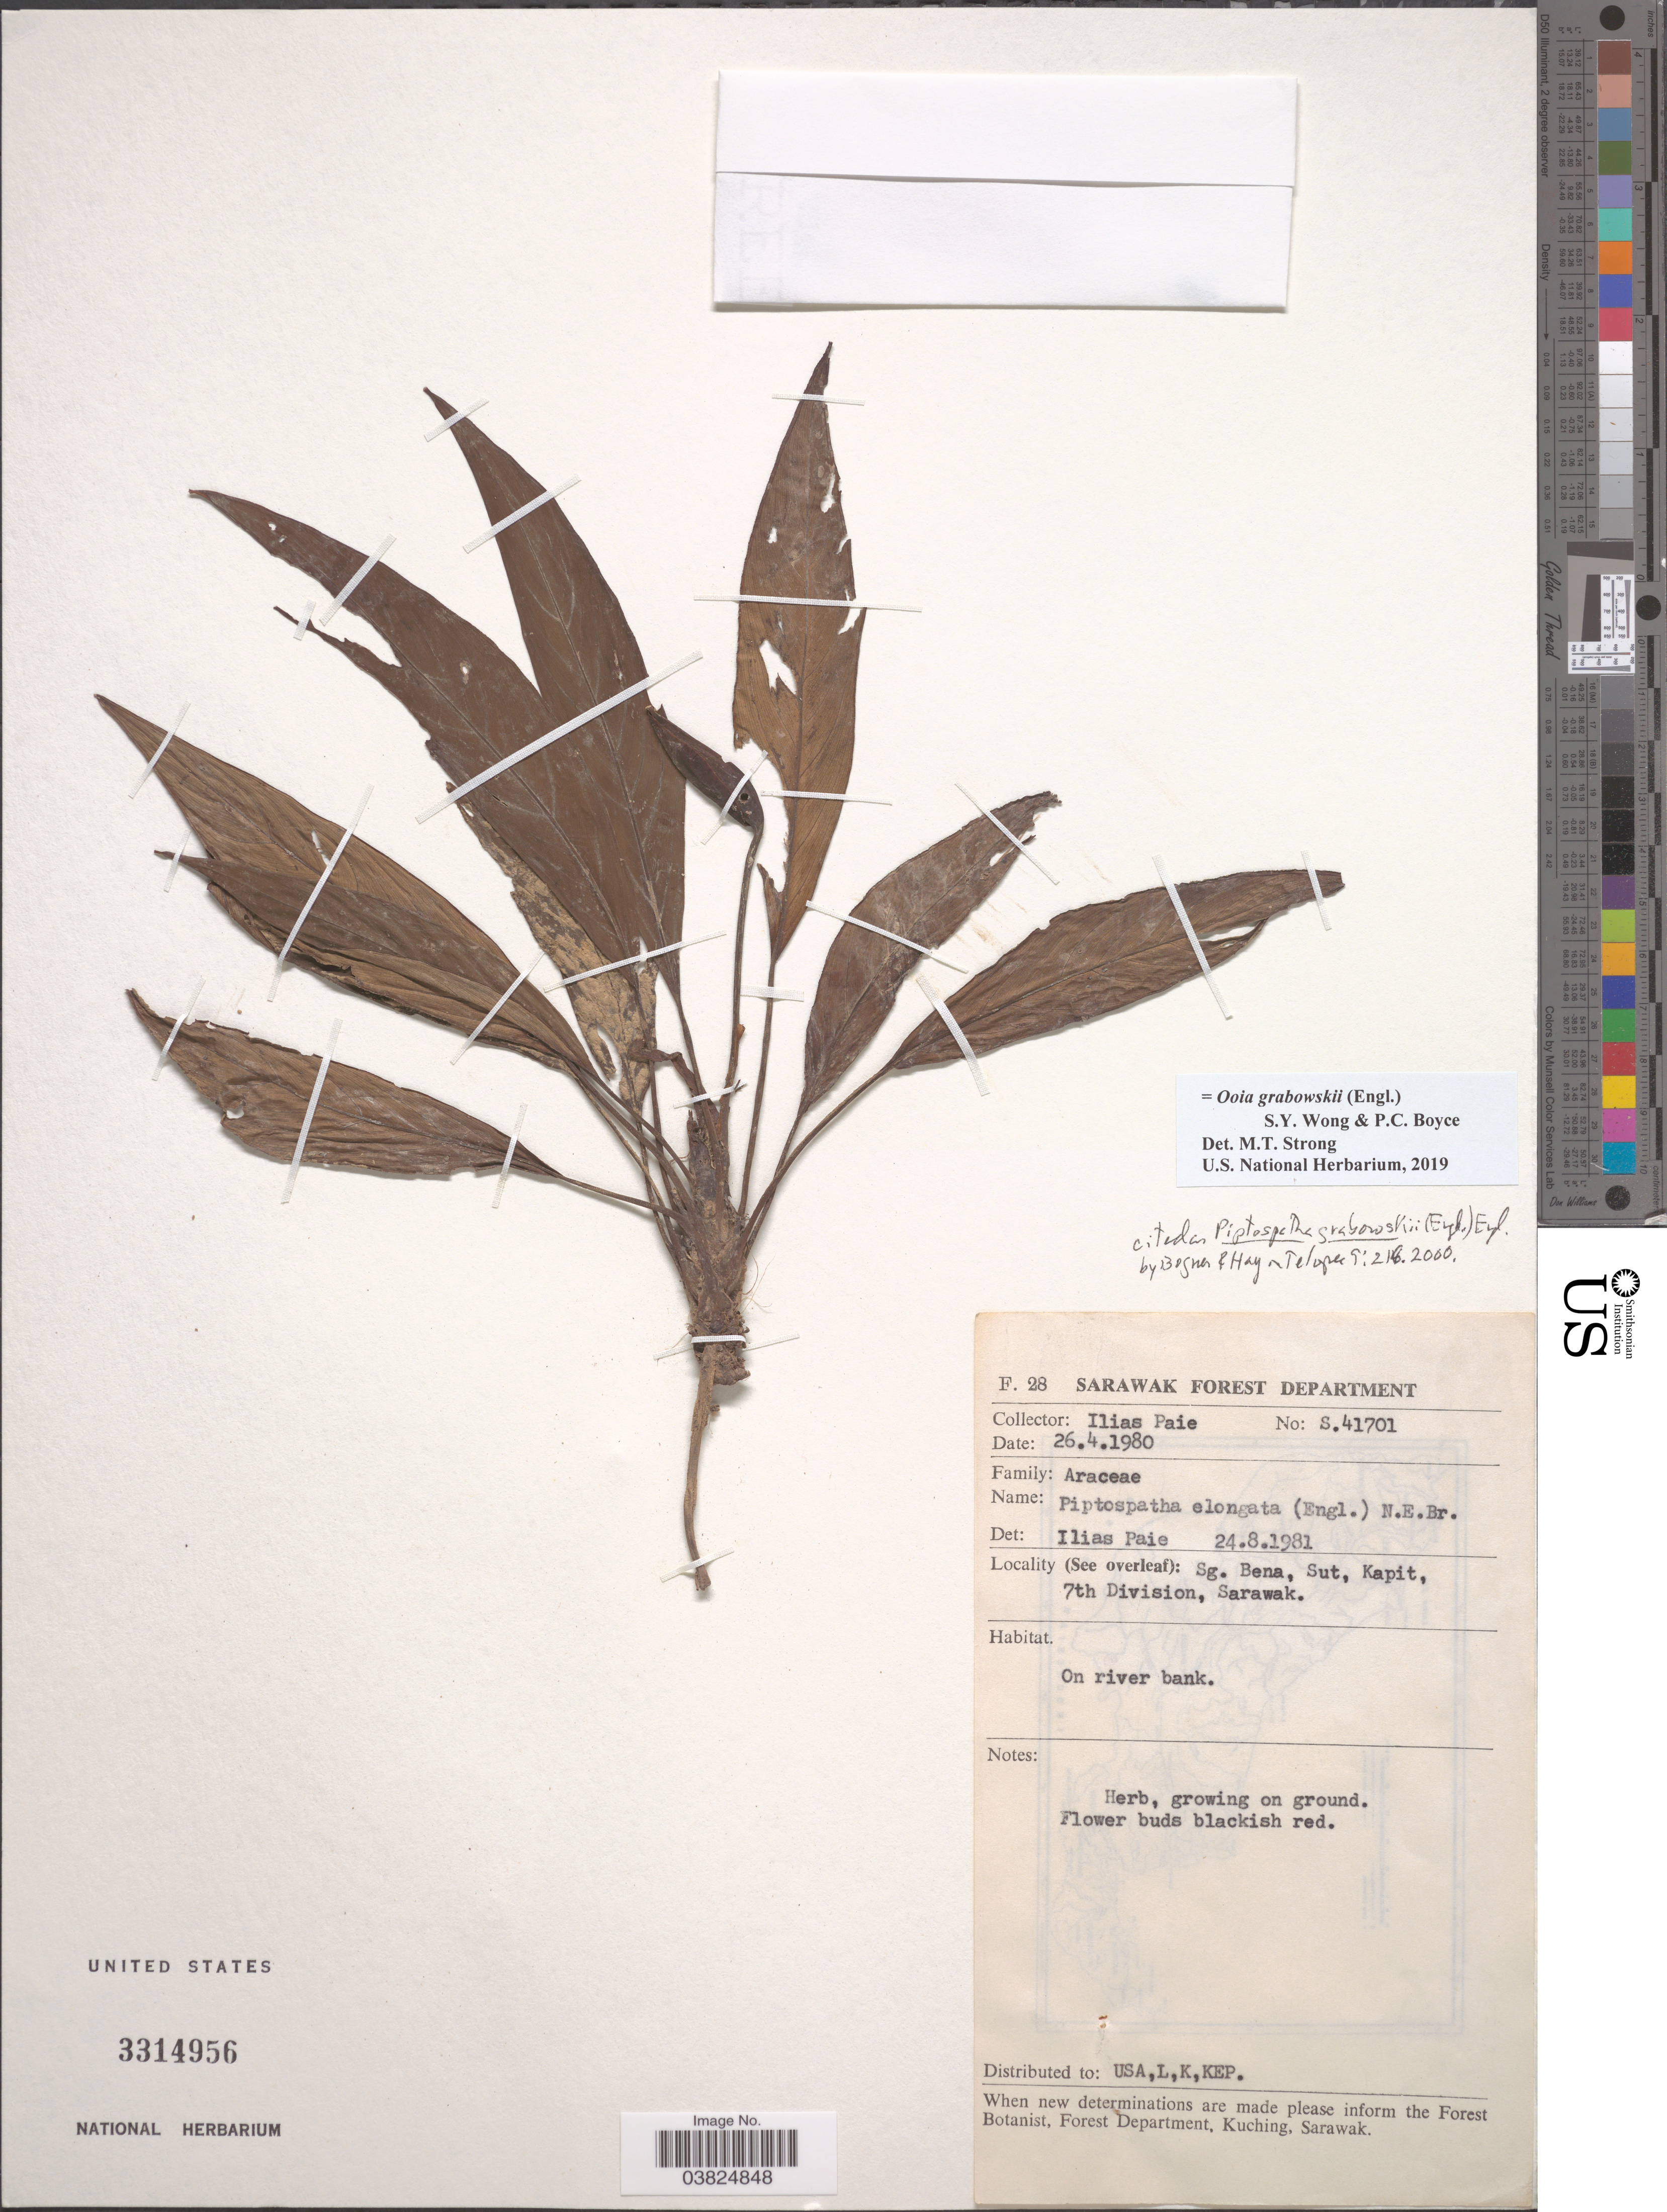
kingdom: Plantae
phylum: Tracheophyta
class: Liliopsida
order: Alismatales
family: Araceae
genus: Ooia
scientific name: Ooia grabowskii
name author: (Engl.) S.Y. Wong & P.C. Boyce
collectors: I. bin Paie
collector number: S41701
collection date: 1980-04-26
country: Malaysia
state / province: Sarawak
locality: Sg. Bena, Sut, Kapit, 7th Division.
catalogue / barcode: US 3314956